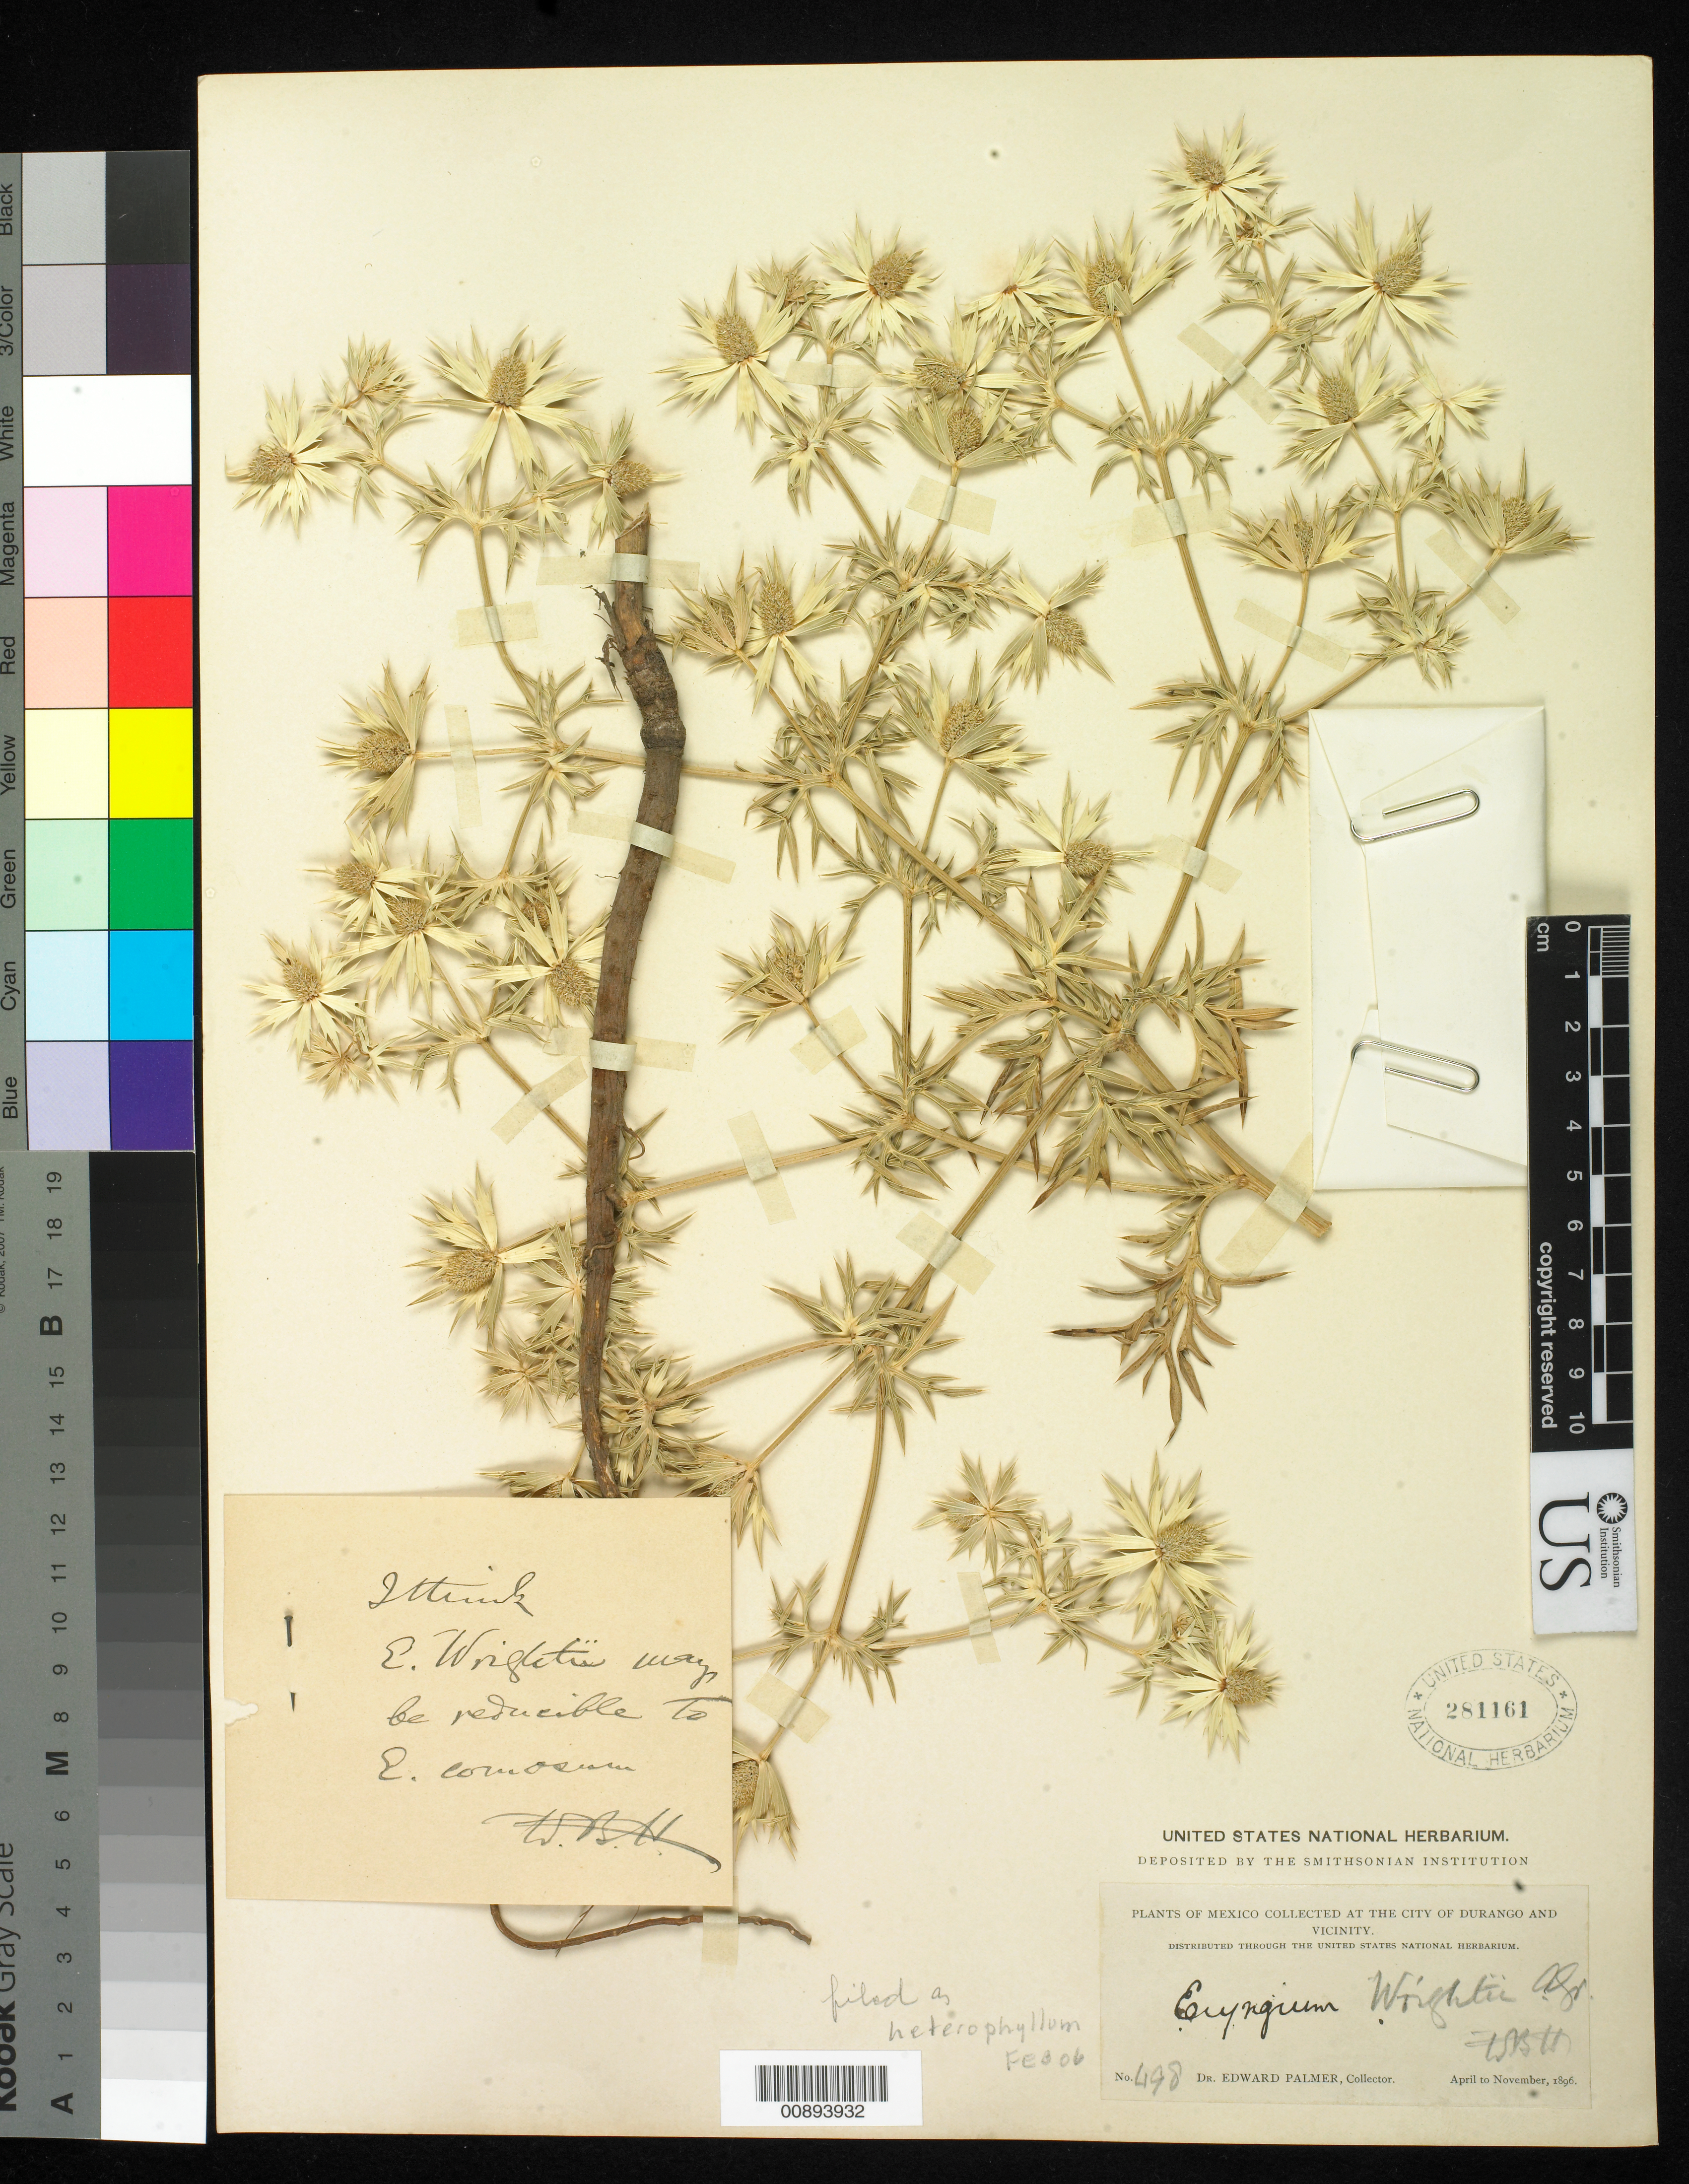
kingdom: Plantae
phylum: Tracheophyta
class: Magnoliopsida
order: Apiales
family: Apiaceae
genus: Eryngium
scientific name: Eryngium heterophyllum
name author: Engelm.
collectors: E. Palmer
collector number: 498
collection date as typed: Apr 1896 to -- Nov 1896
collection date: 1896-04/1896-11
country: Mexico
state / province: Durango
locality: City of Durango and vicinity.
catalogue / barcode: US 281161